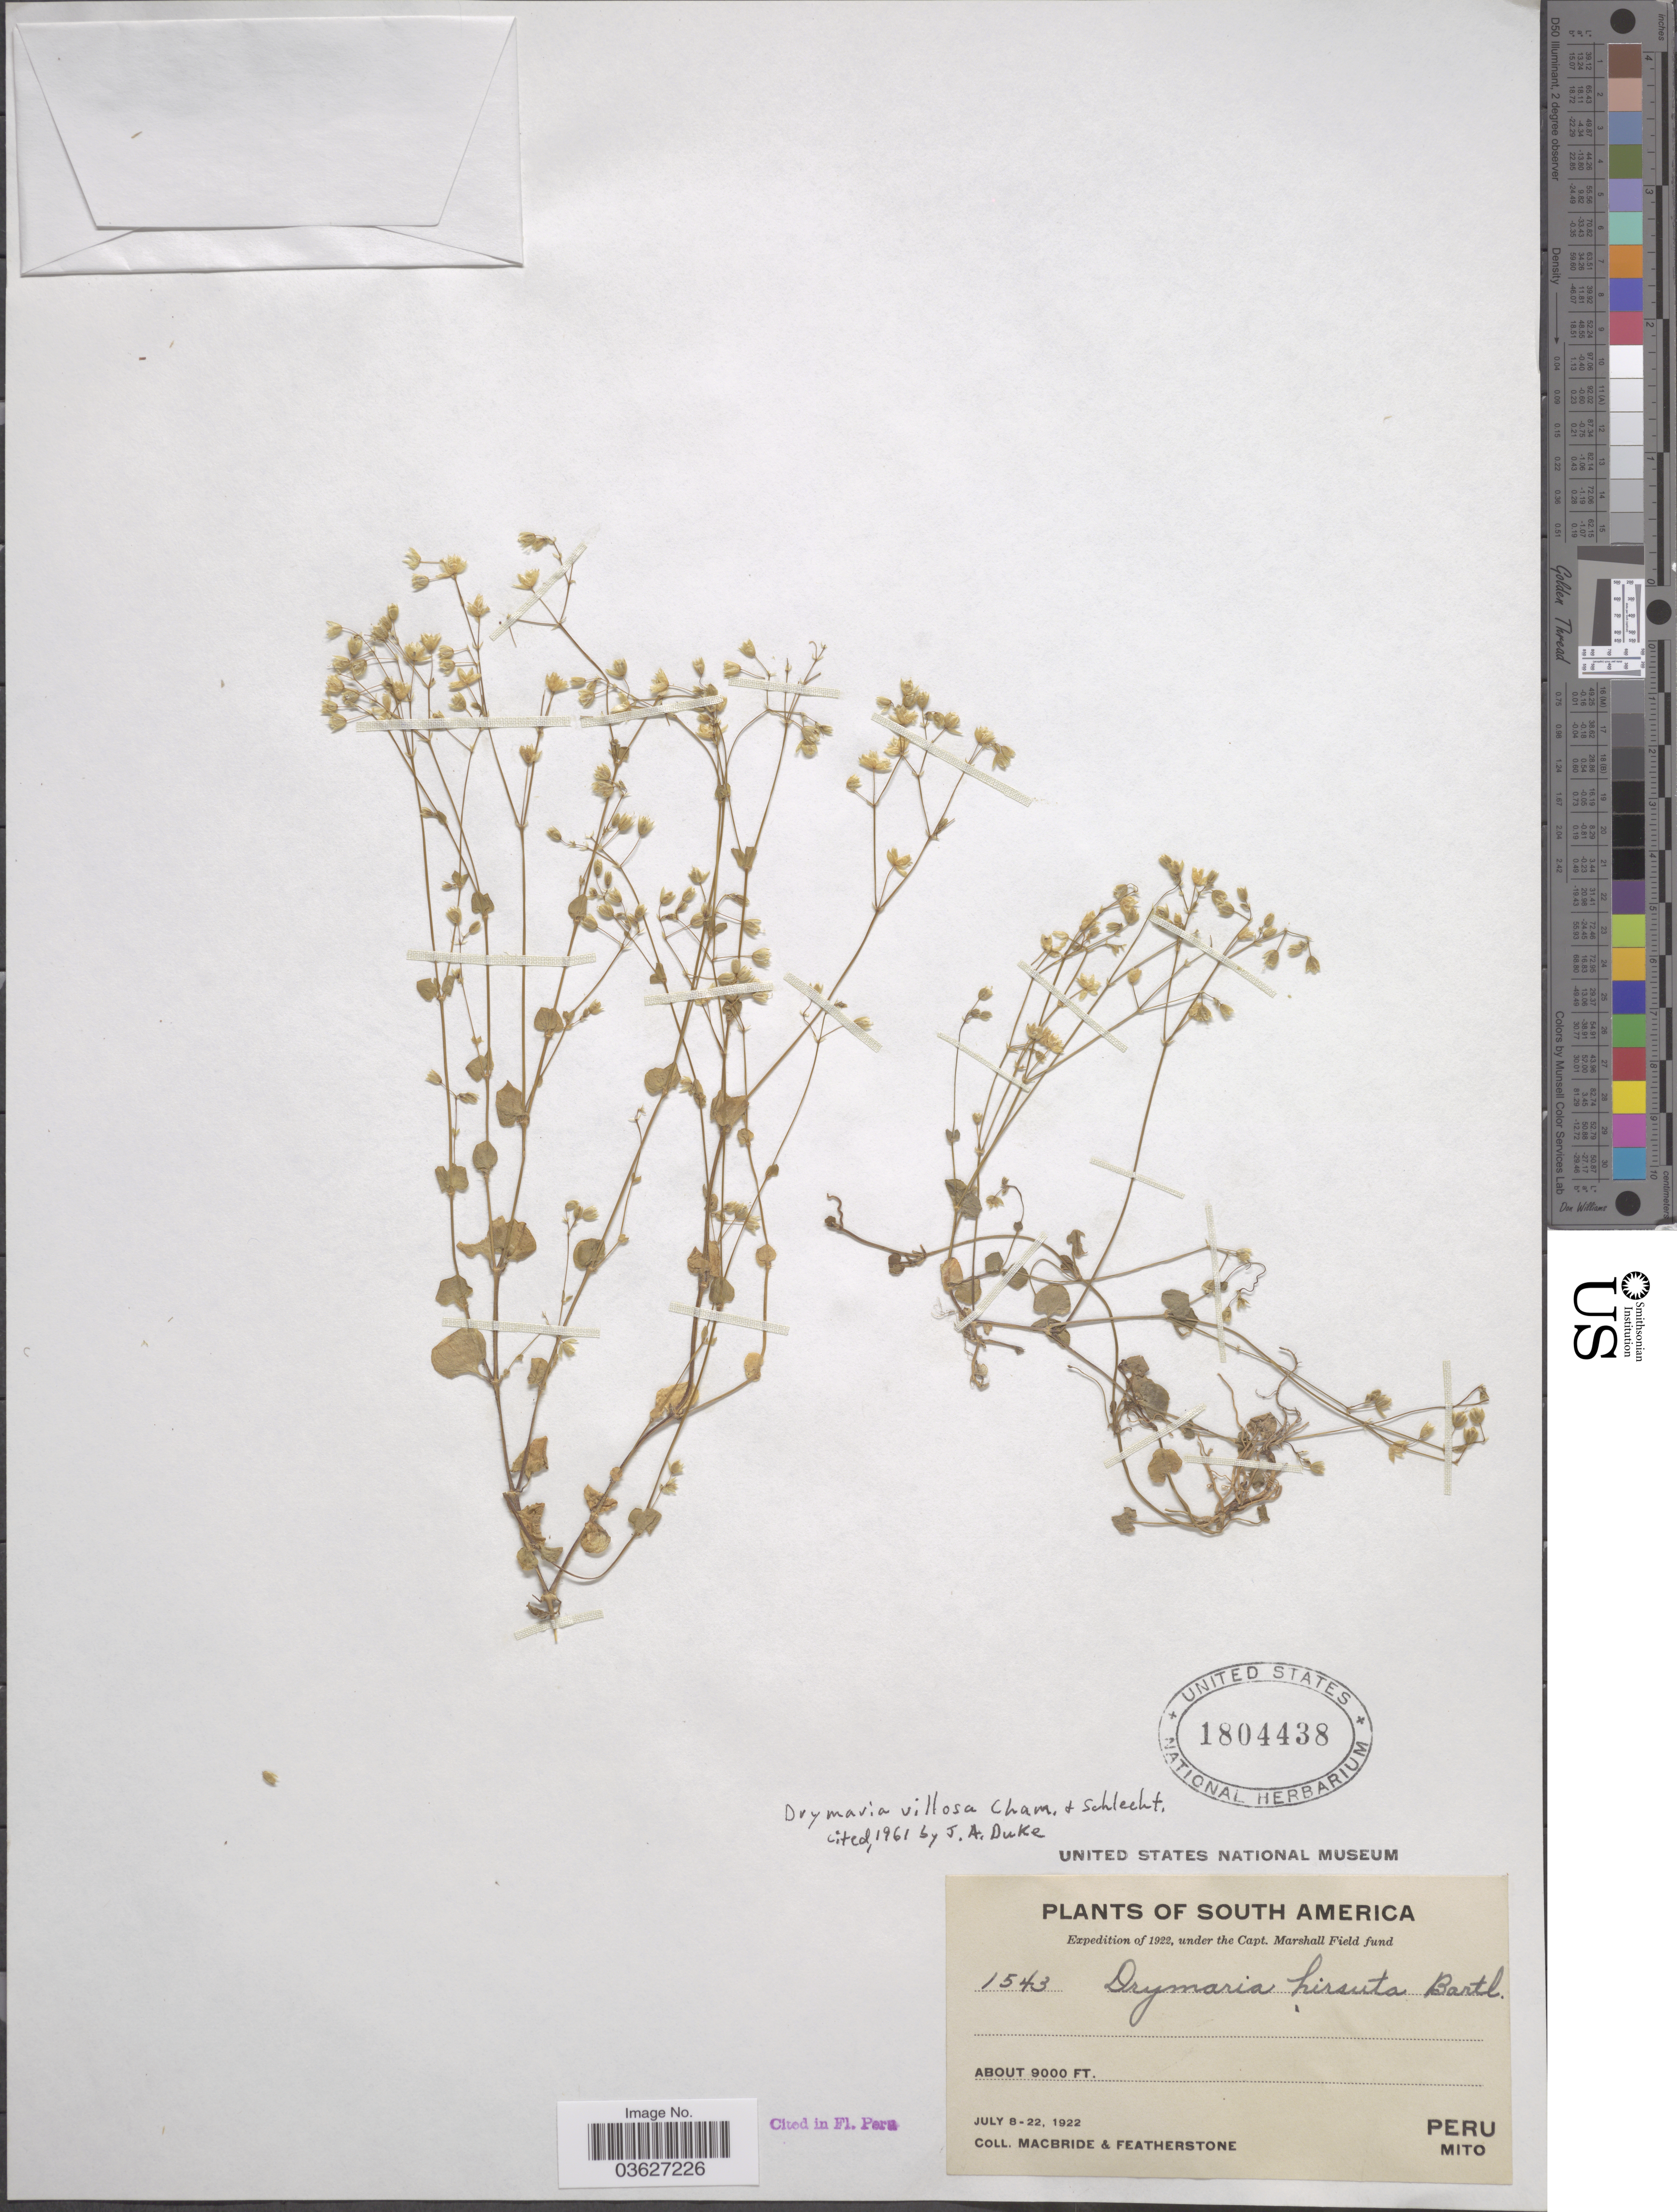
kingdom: Plantae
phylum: Tracheophyta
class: Magnoliopsida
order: Caryophyllales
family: Caryophyllaceae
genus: Drymaria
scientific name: Drymaria villosa subsp. villosa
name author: Cham. & Schltdl.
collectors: Macbride, -- & -. Featherstone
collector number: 1543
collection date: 1922-07-08/1922-07-22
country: Peru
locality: Mito.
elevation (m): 2743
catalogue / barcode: US 1804438